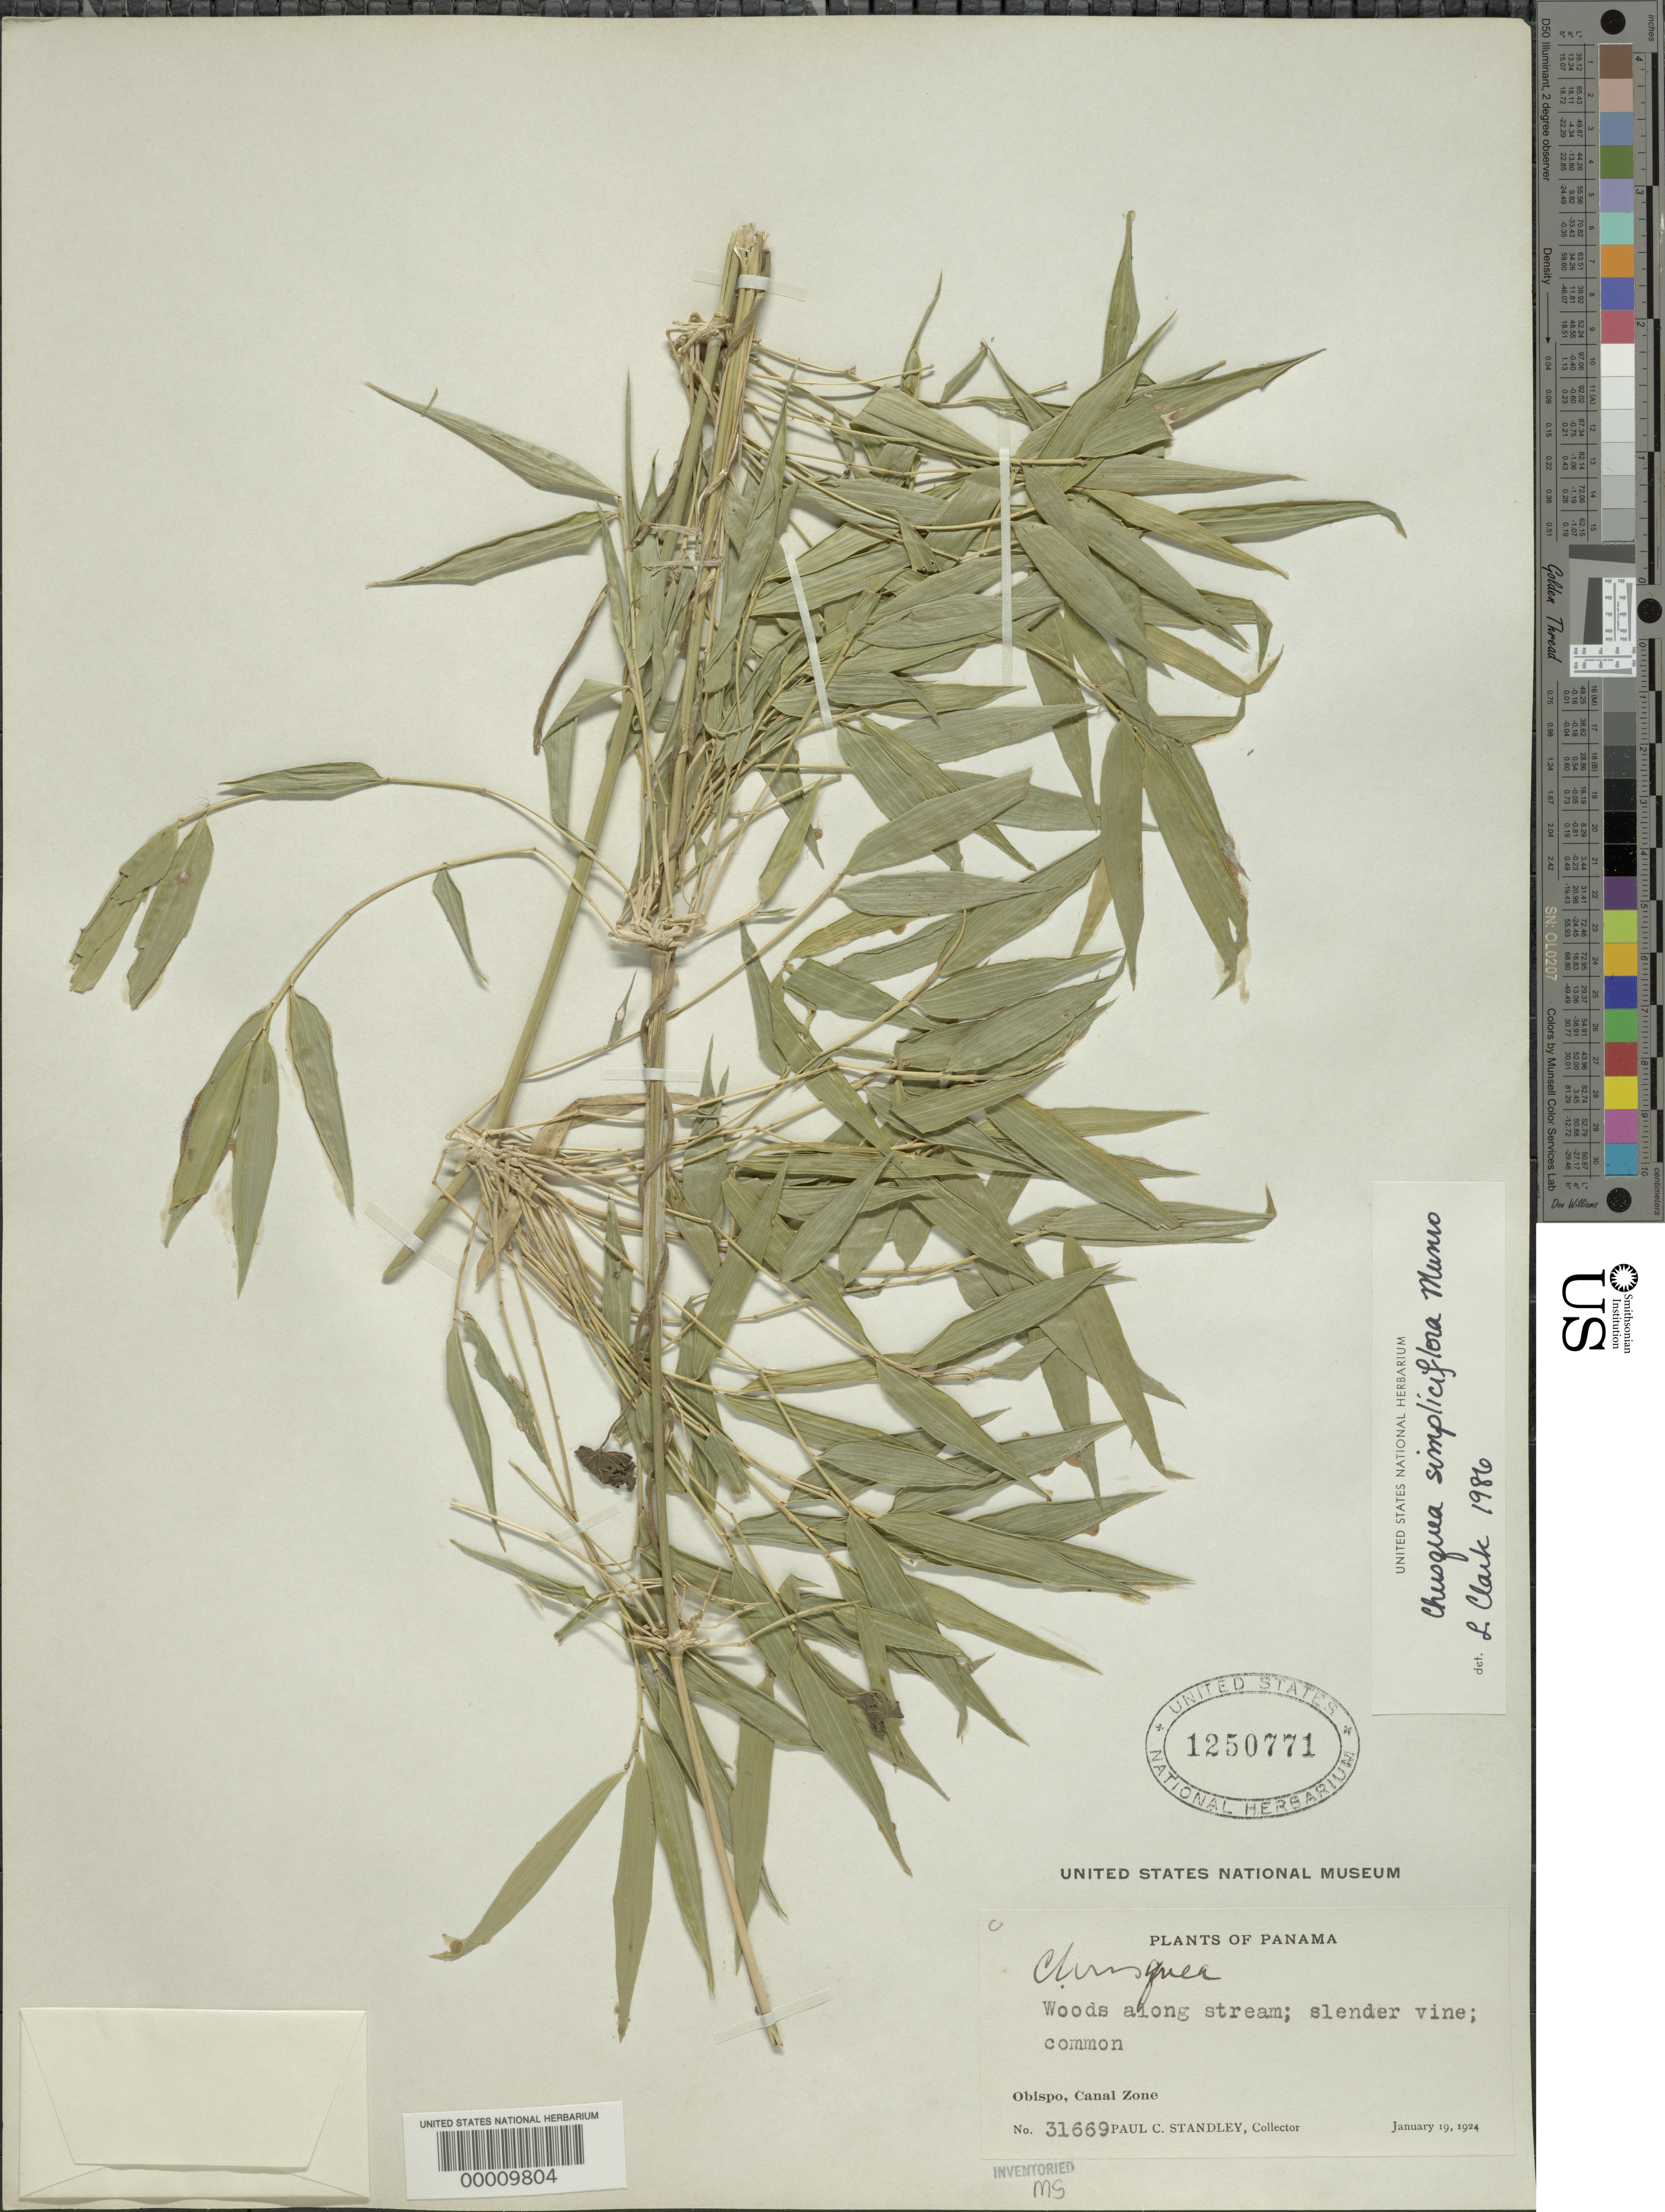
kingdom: Plantae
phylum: Tracheophyta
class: Liliopsida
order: Poales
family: Poaceae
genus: Chusquea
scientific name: Chusquea simpliciflora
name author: Munro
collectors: P. C. Standley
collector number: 31669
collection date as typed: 19 Jan 1924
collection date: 1924-01-19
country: Panama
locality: Obispo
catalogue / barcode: US 1250771